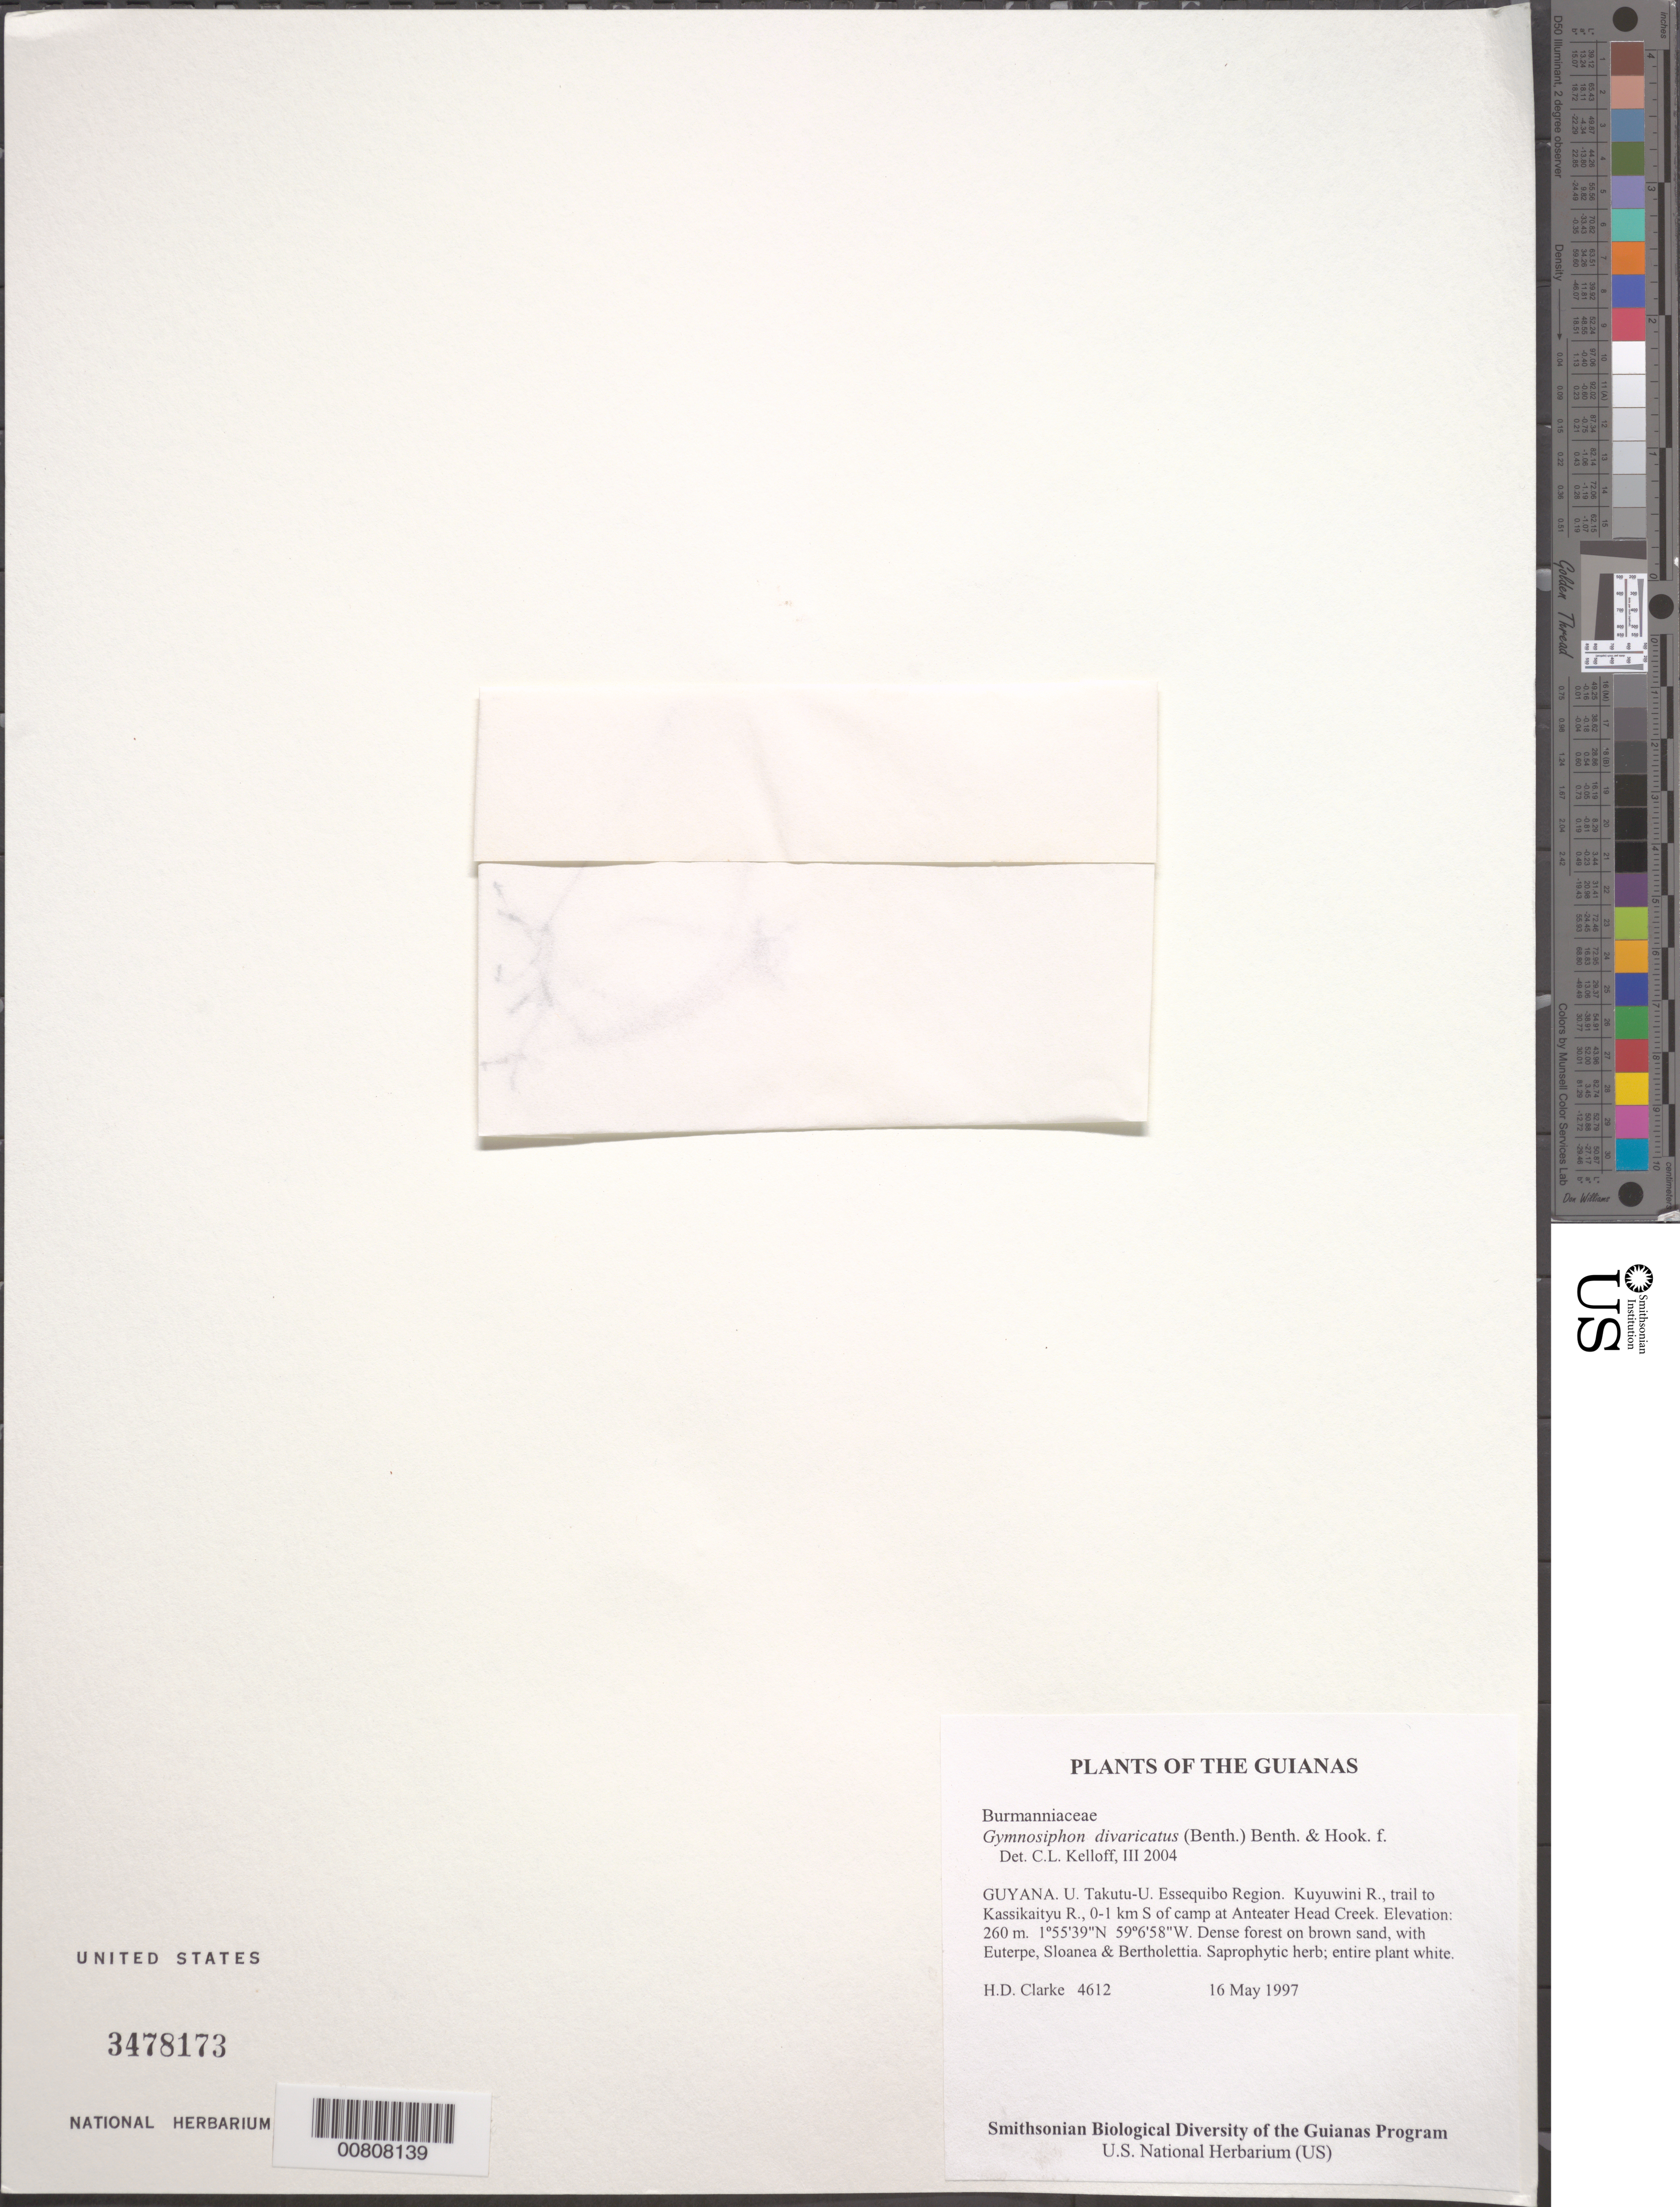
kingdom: Plantae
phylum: Tracheophyta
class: Liliopsida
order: Dioscoreales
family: Burmanniaceae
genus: Gymnosiphon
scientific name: Gymnosiphon divaricatus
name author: (Benth.) Benth. & Hook. f.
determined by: Kelloff, Carol L., (US), Smithsonian Institution - National Museum of Natural History (UNITED STATES)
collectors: H. D. Clarke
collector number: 4612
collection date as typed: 16 May 1997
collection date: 1997-05-16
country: Guyana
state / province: U. Takutu-U. Essequibo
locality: Kuyuwini R., trail to Kassikaityu R., 0-1 km S of camp at Anteater Head Creek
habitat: Dense forest on brown sand, with Euterpe, Sloanea & Bertholettia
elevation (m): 260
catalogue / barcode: US 3478173